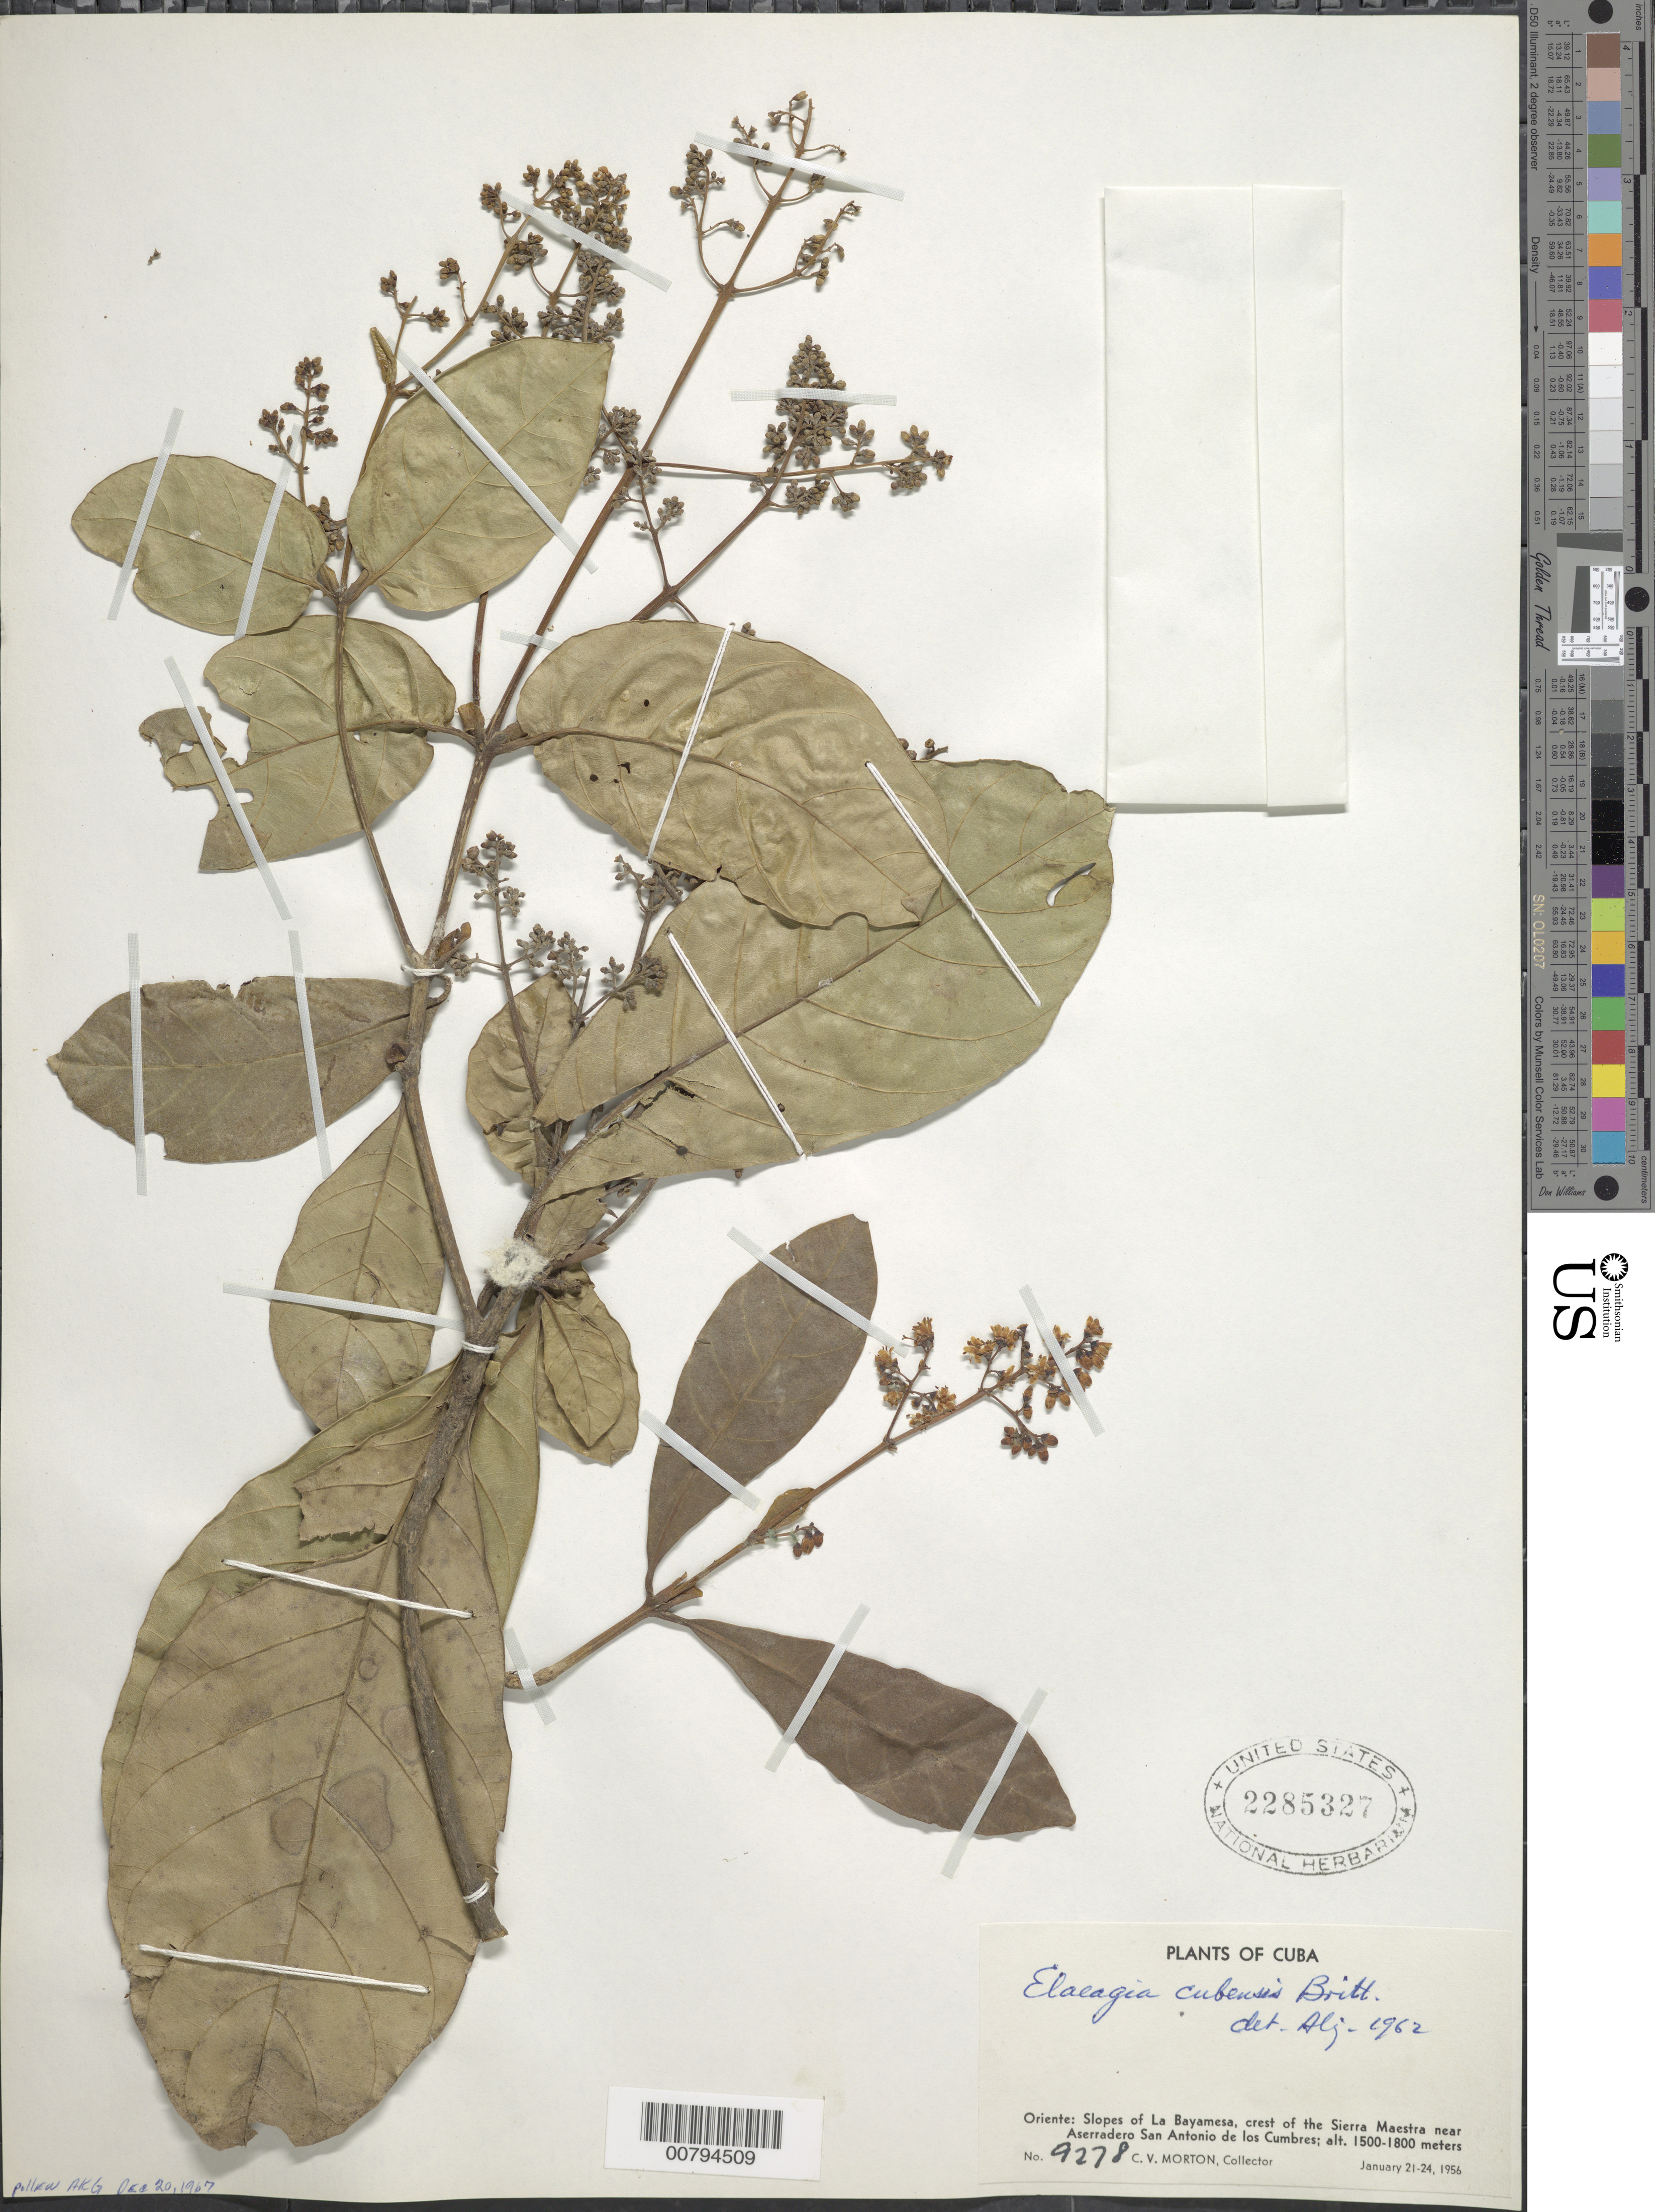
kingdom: Plantae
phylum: Tracheophyta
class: Magnoliopsida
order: Gentianales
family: Rubiaceae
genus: Elaeagia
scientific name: Elaeagia cubensis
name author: Britton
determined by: Alg., Bro.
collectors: C. V. Morton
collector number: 9278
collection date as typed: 21 Jan 1956 to 24 Jan 1956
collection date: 1956-01-21/1956-01-24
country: Cuba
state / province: Oriente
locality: Slopes of La Bayamesa, crest of the Sierra Maestra near Aserradero San Antonio de los Cumbres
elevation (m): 1500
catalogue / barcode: US 2285327